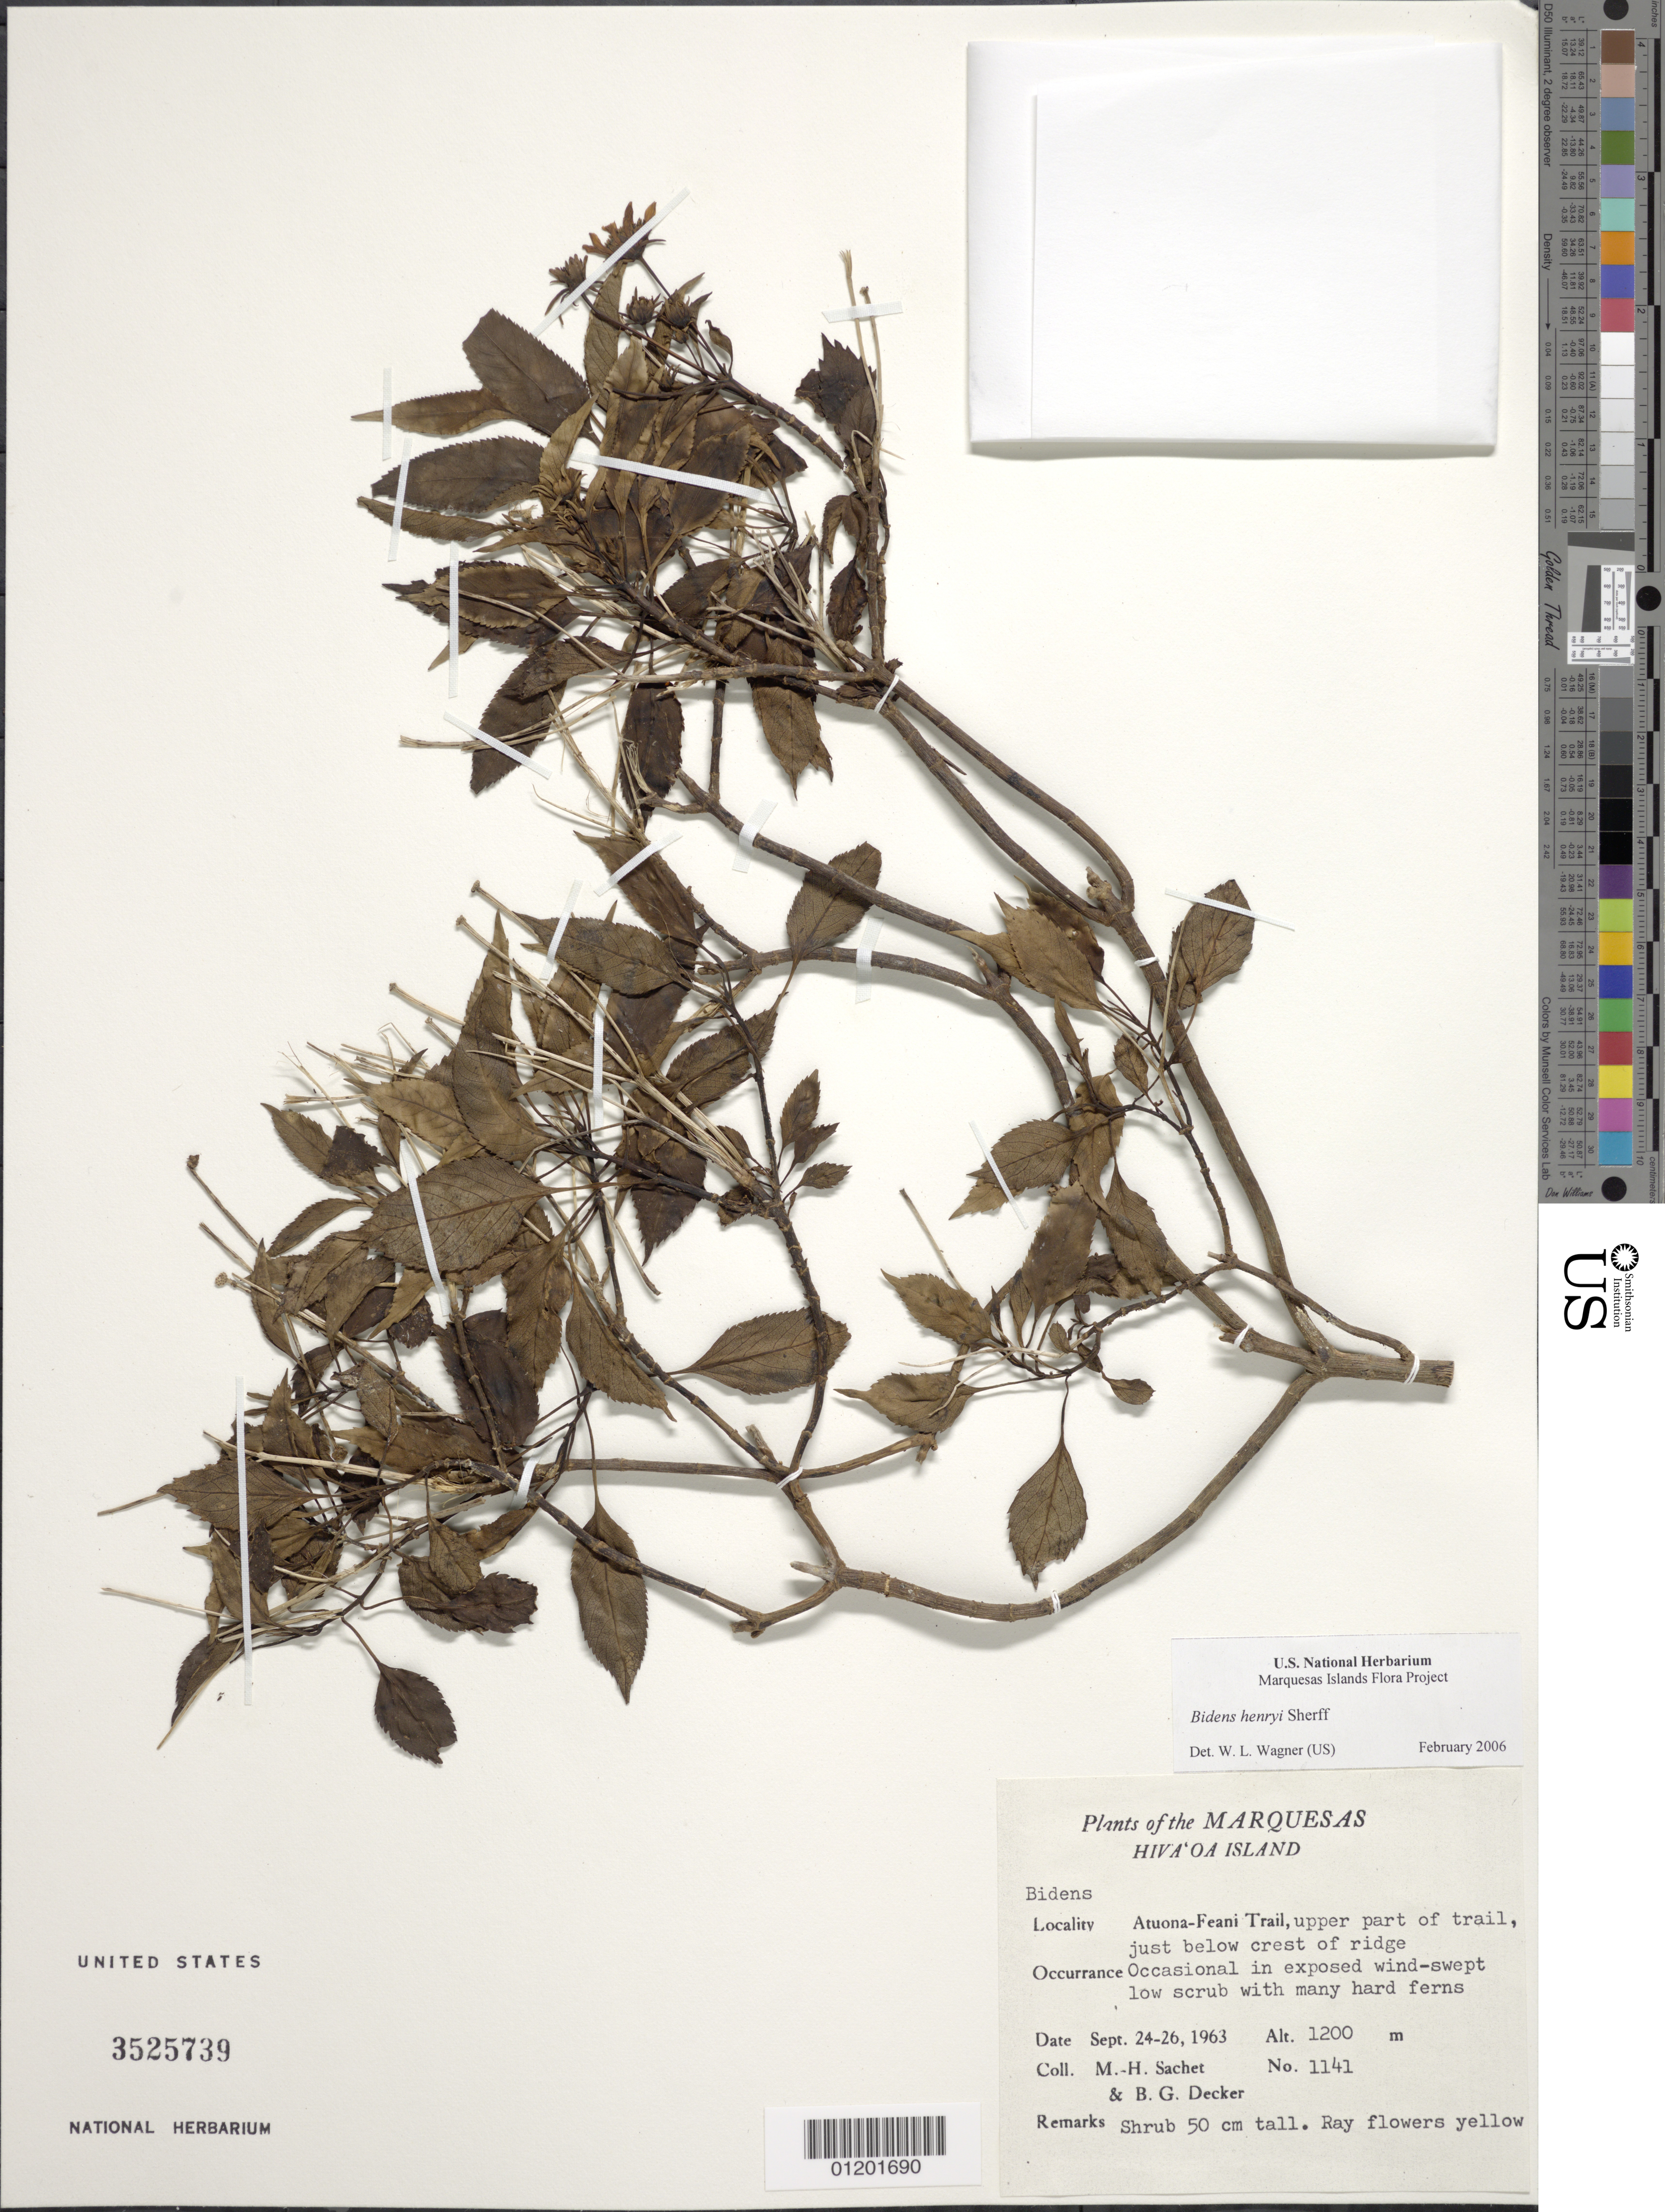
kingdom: Plantae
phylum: Tracheophyta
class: Magnoliopsida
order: Asterales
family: Asteraceae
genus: Bidens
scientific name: Bidens henryi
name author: Sherff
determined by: Wagner, W. L., (BOT), Smithsonian Institution - National Museum of Natural History (UNITED STATES)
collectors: M.-H. Sachet & B. G. Decker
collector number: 1141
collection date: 1963-09-24/1963-09-26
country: French Polynesia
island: Hiva Oa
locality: Atuona-Feani Trail, upper part of trail, just below crest of ridge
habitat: Windswept low scrub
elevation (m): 1200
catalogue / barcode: US 3525739